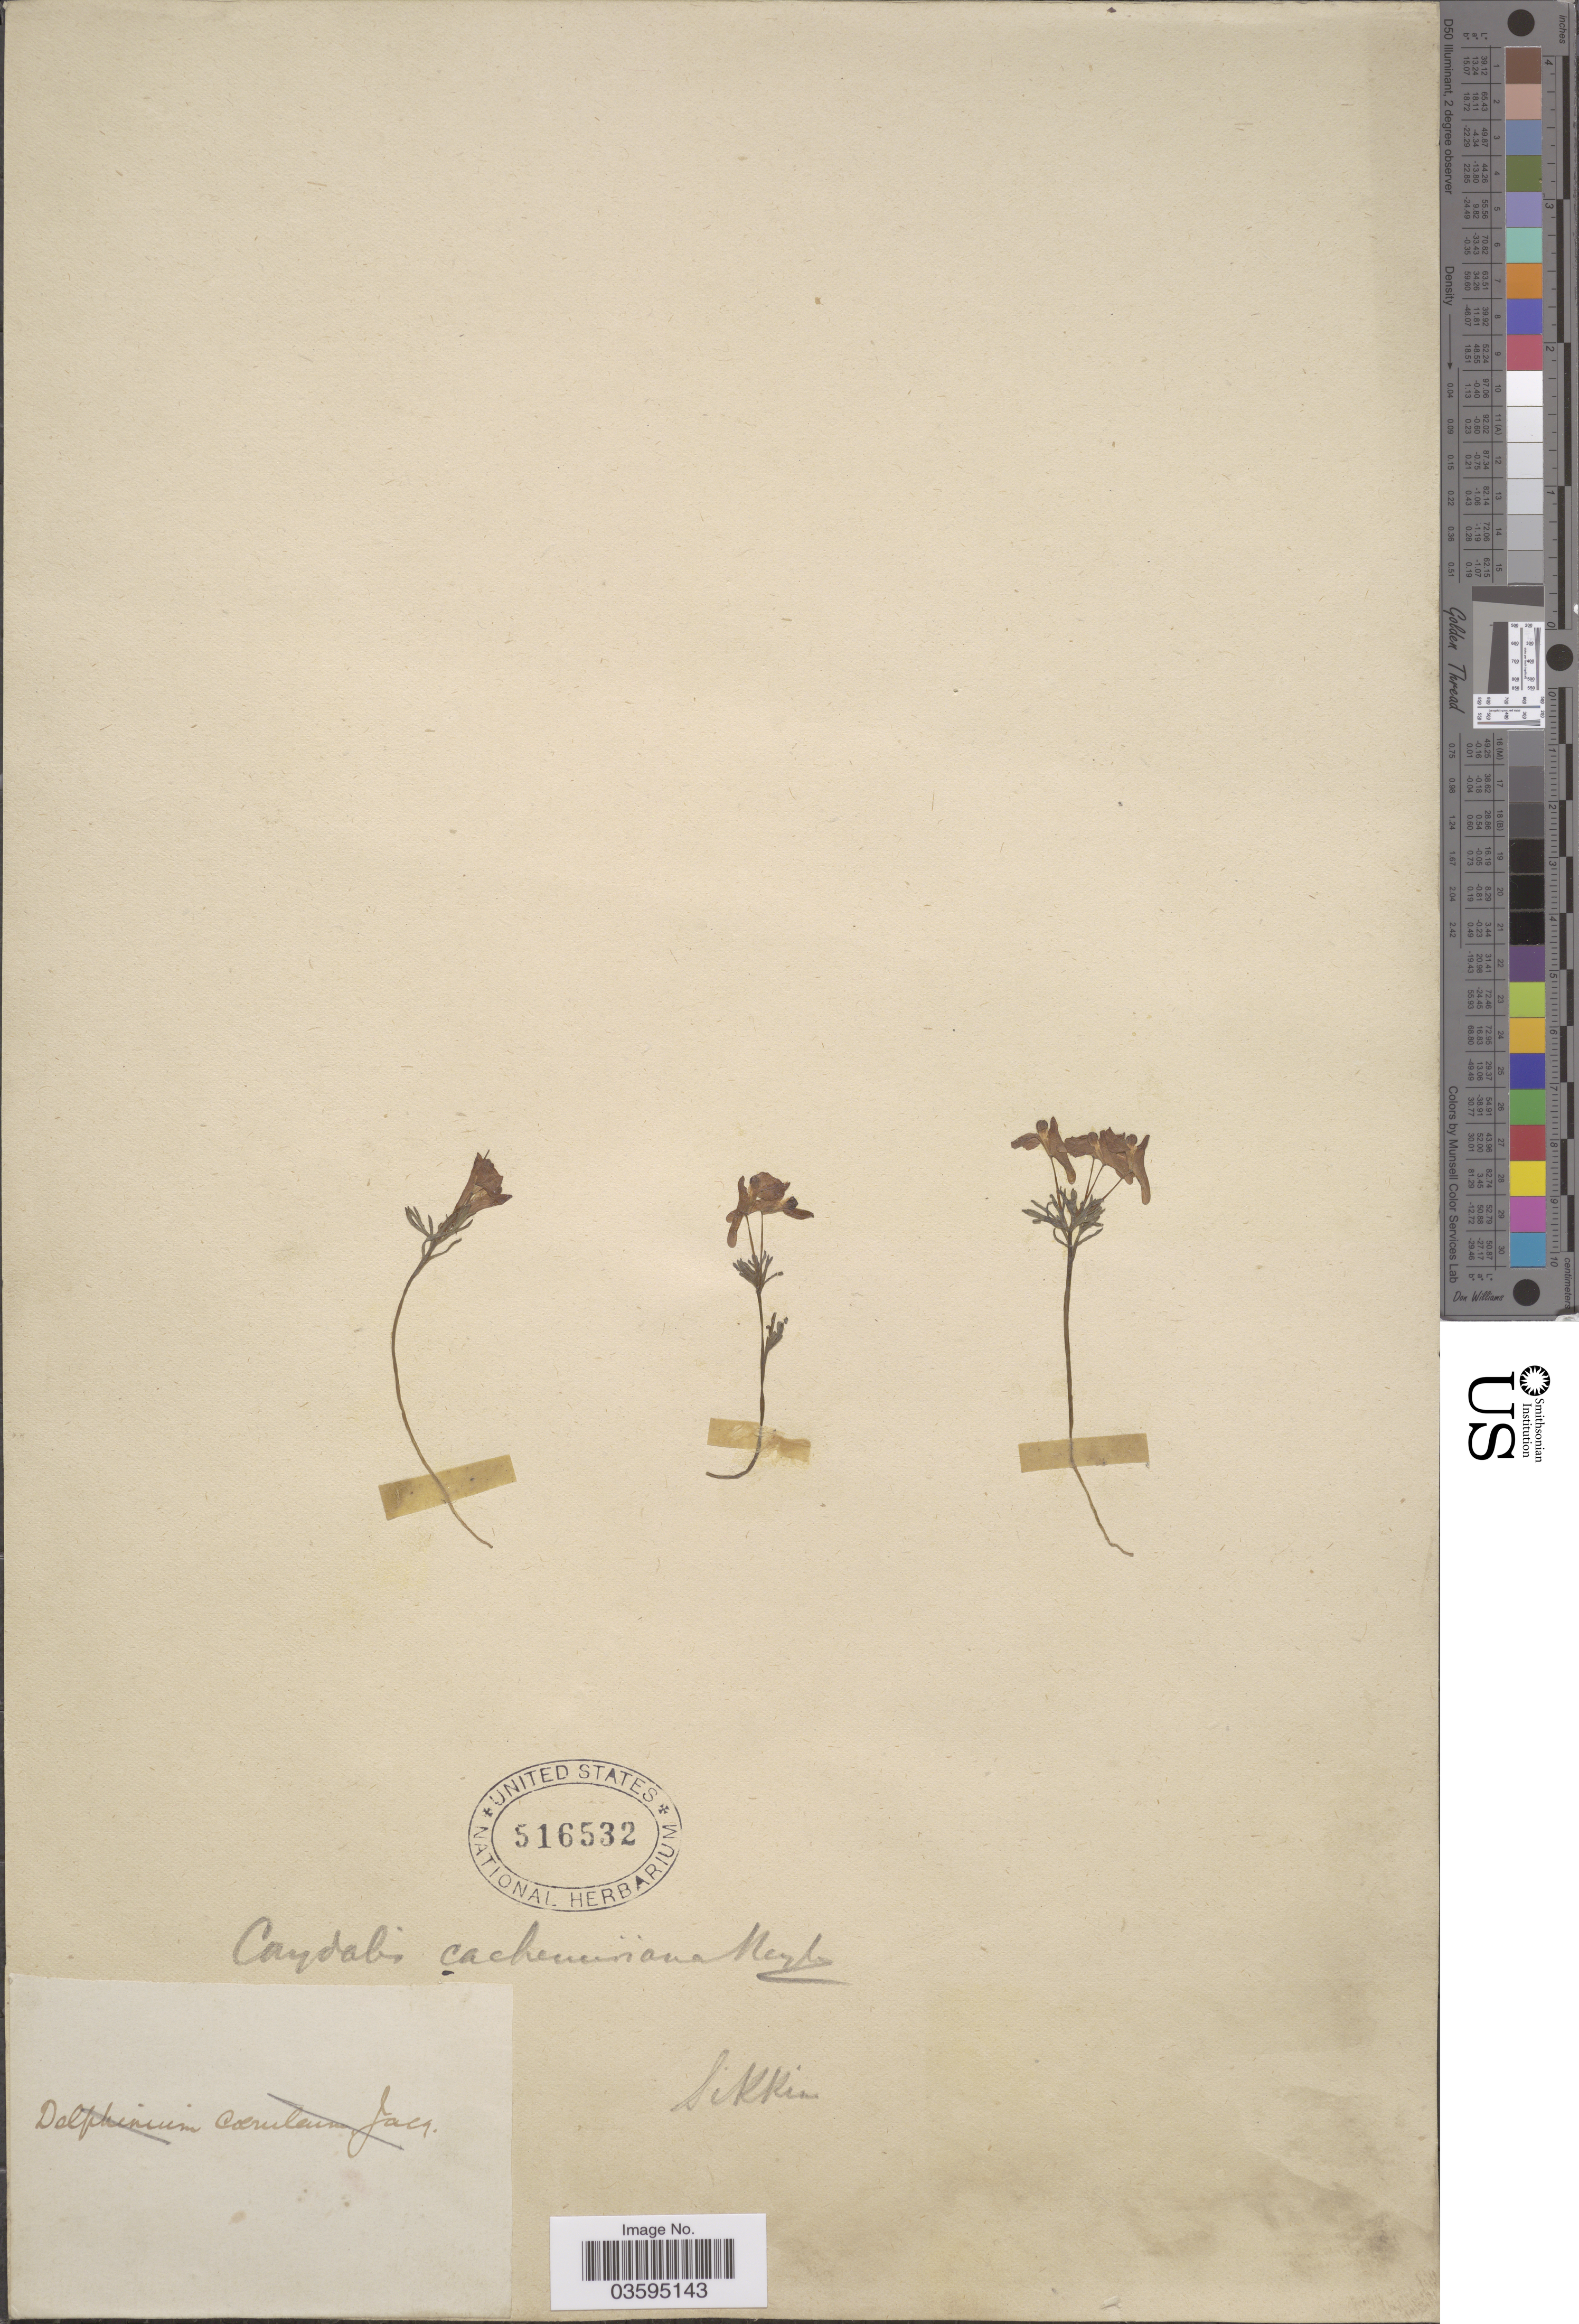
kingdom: Plantae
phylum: Tracheophyta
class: Magnoliopsida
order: Ranunculales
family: Papaveraceae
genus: Corydalis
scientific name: Corydalis cashmeriana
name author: Royle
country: India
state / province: Sikkim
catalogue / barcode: US 516532